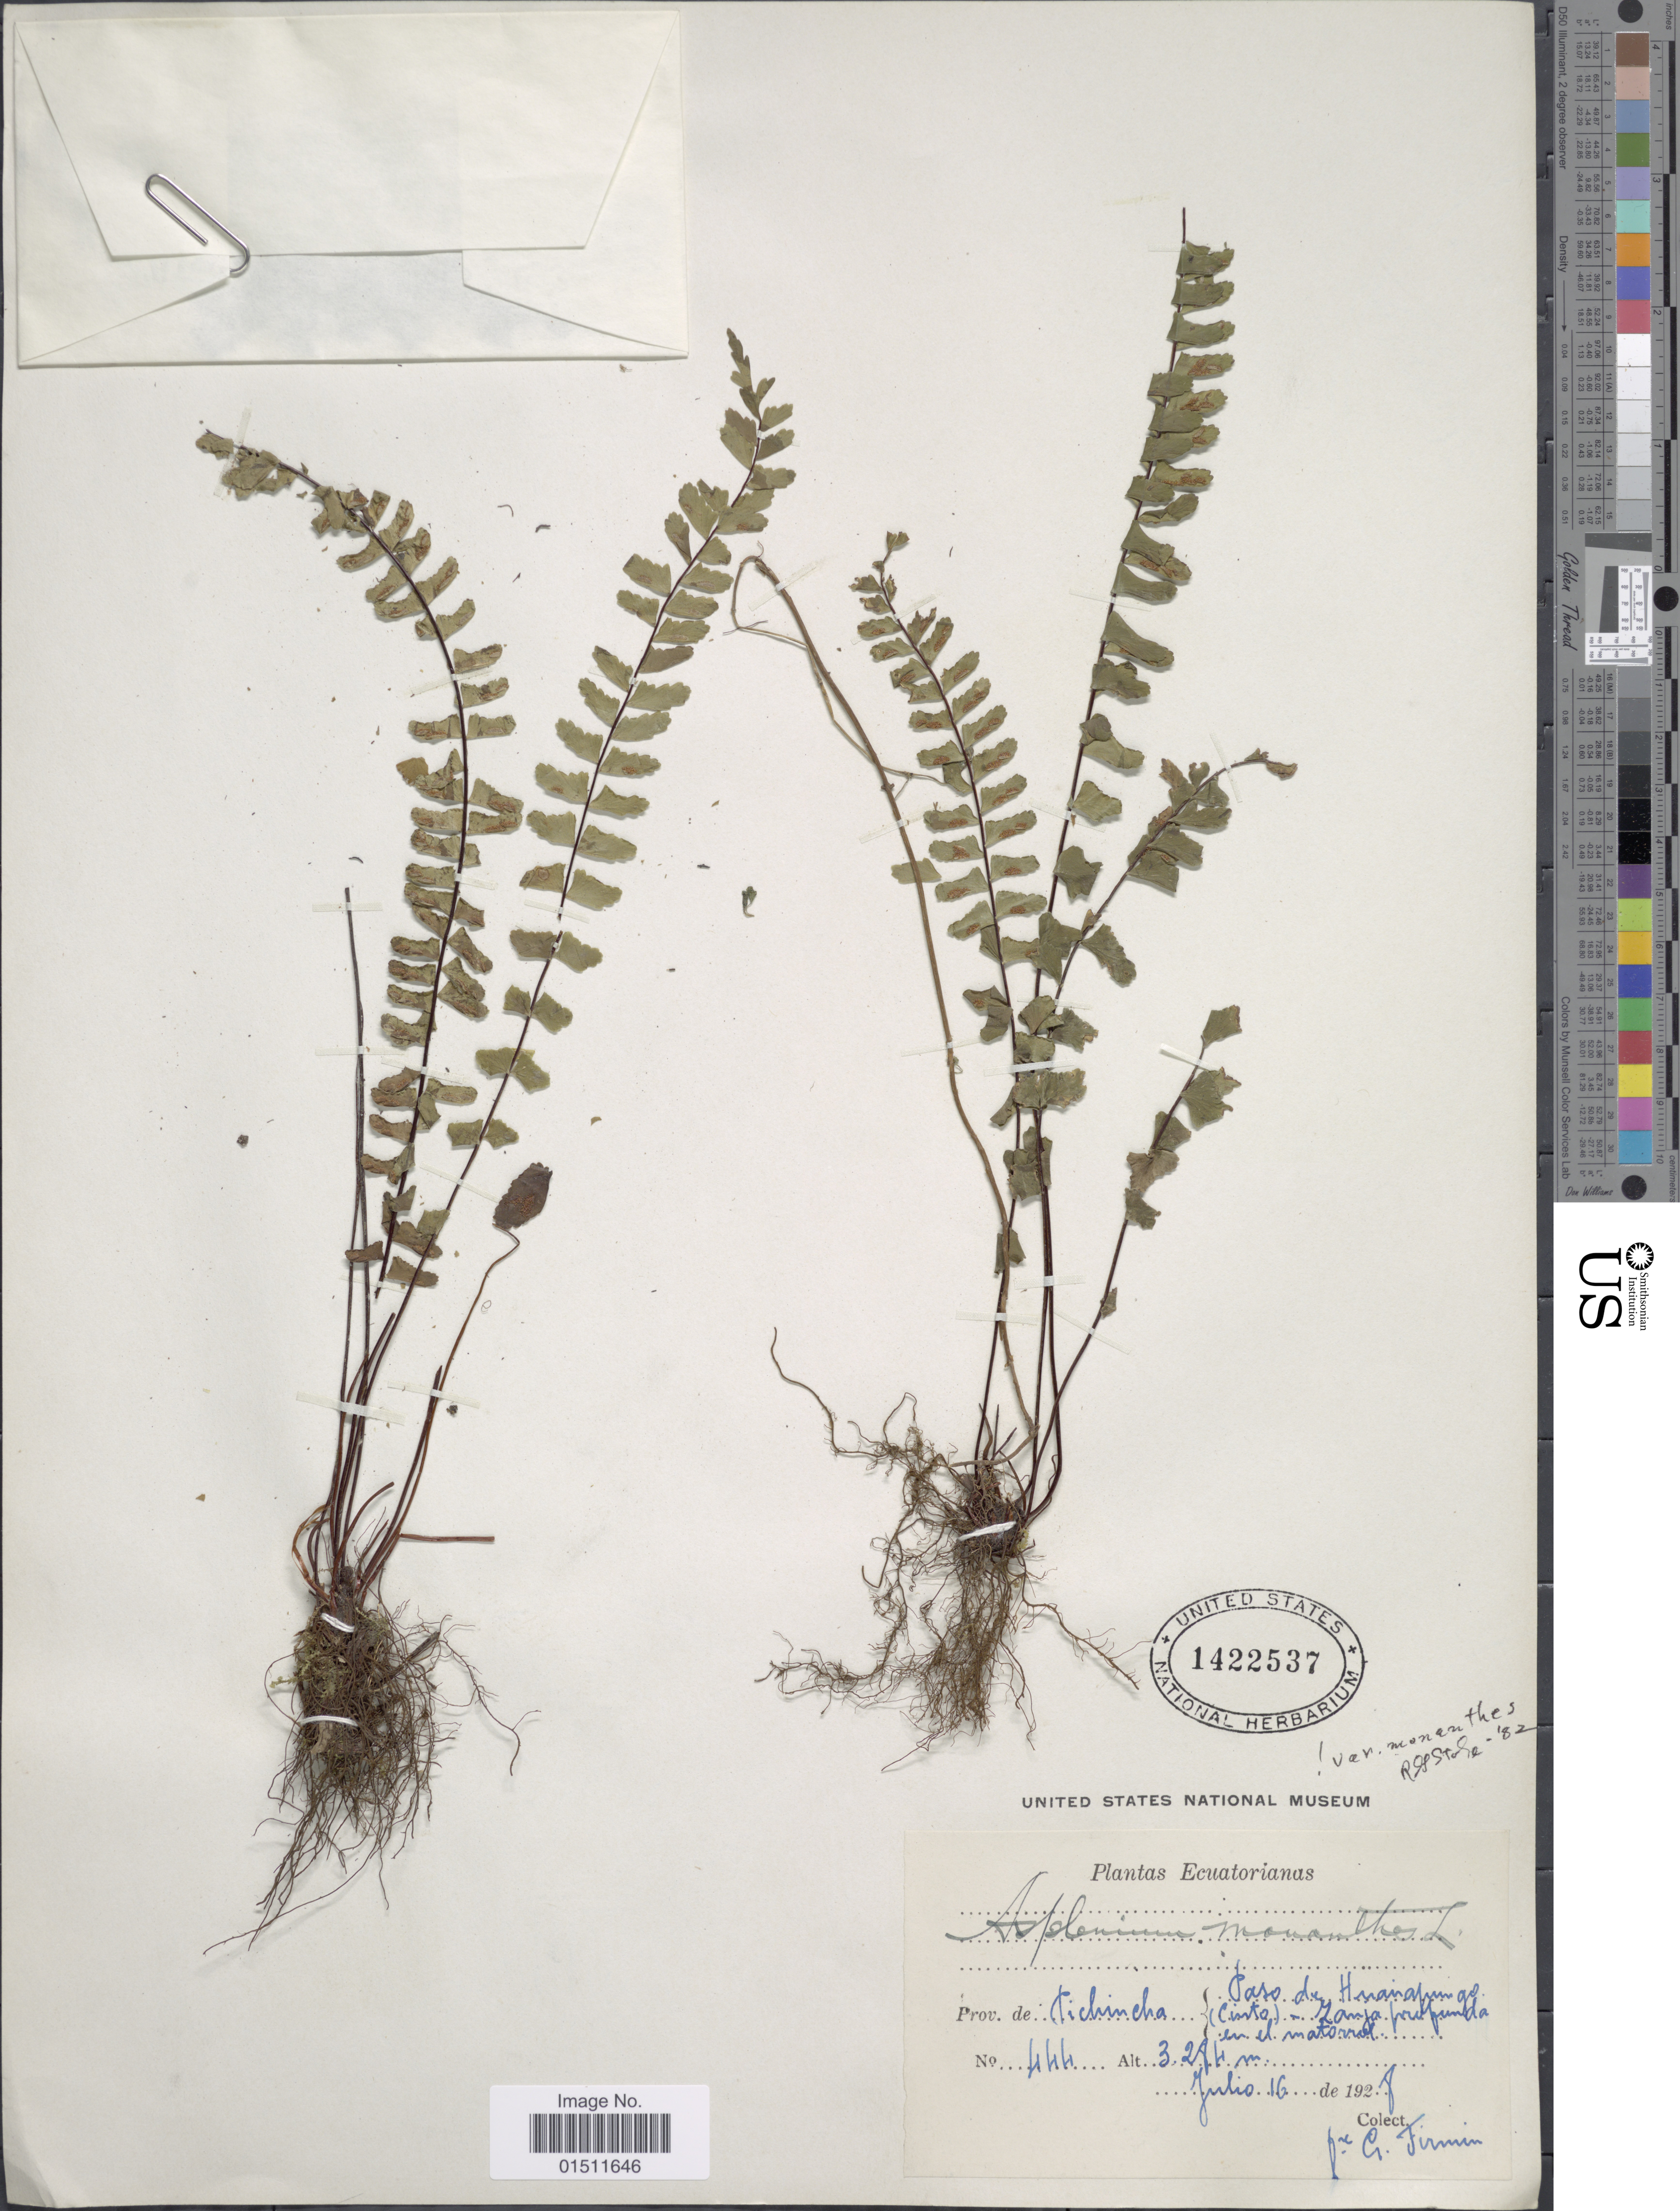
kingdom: Plantae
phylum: Tracheophyta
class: Polypodiopsida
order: Polypodiales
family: Aspleniaceae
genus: Asplenium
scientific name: Asplenium monanthes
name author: L.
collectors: F. Firmin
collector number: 4444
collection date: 1928-07-16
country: Ecuador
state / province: Pichincha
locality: Ecuatorianas, Prov de Pichincha, Paso de Huairapungo (Cinto)- Zanja profunda en el matorral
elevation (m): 3284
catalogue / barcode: US 1422537